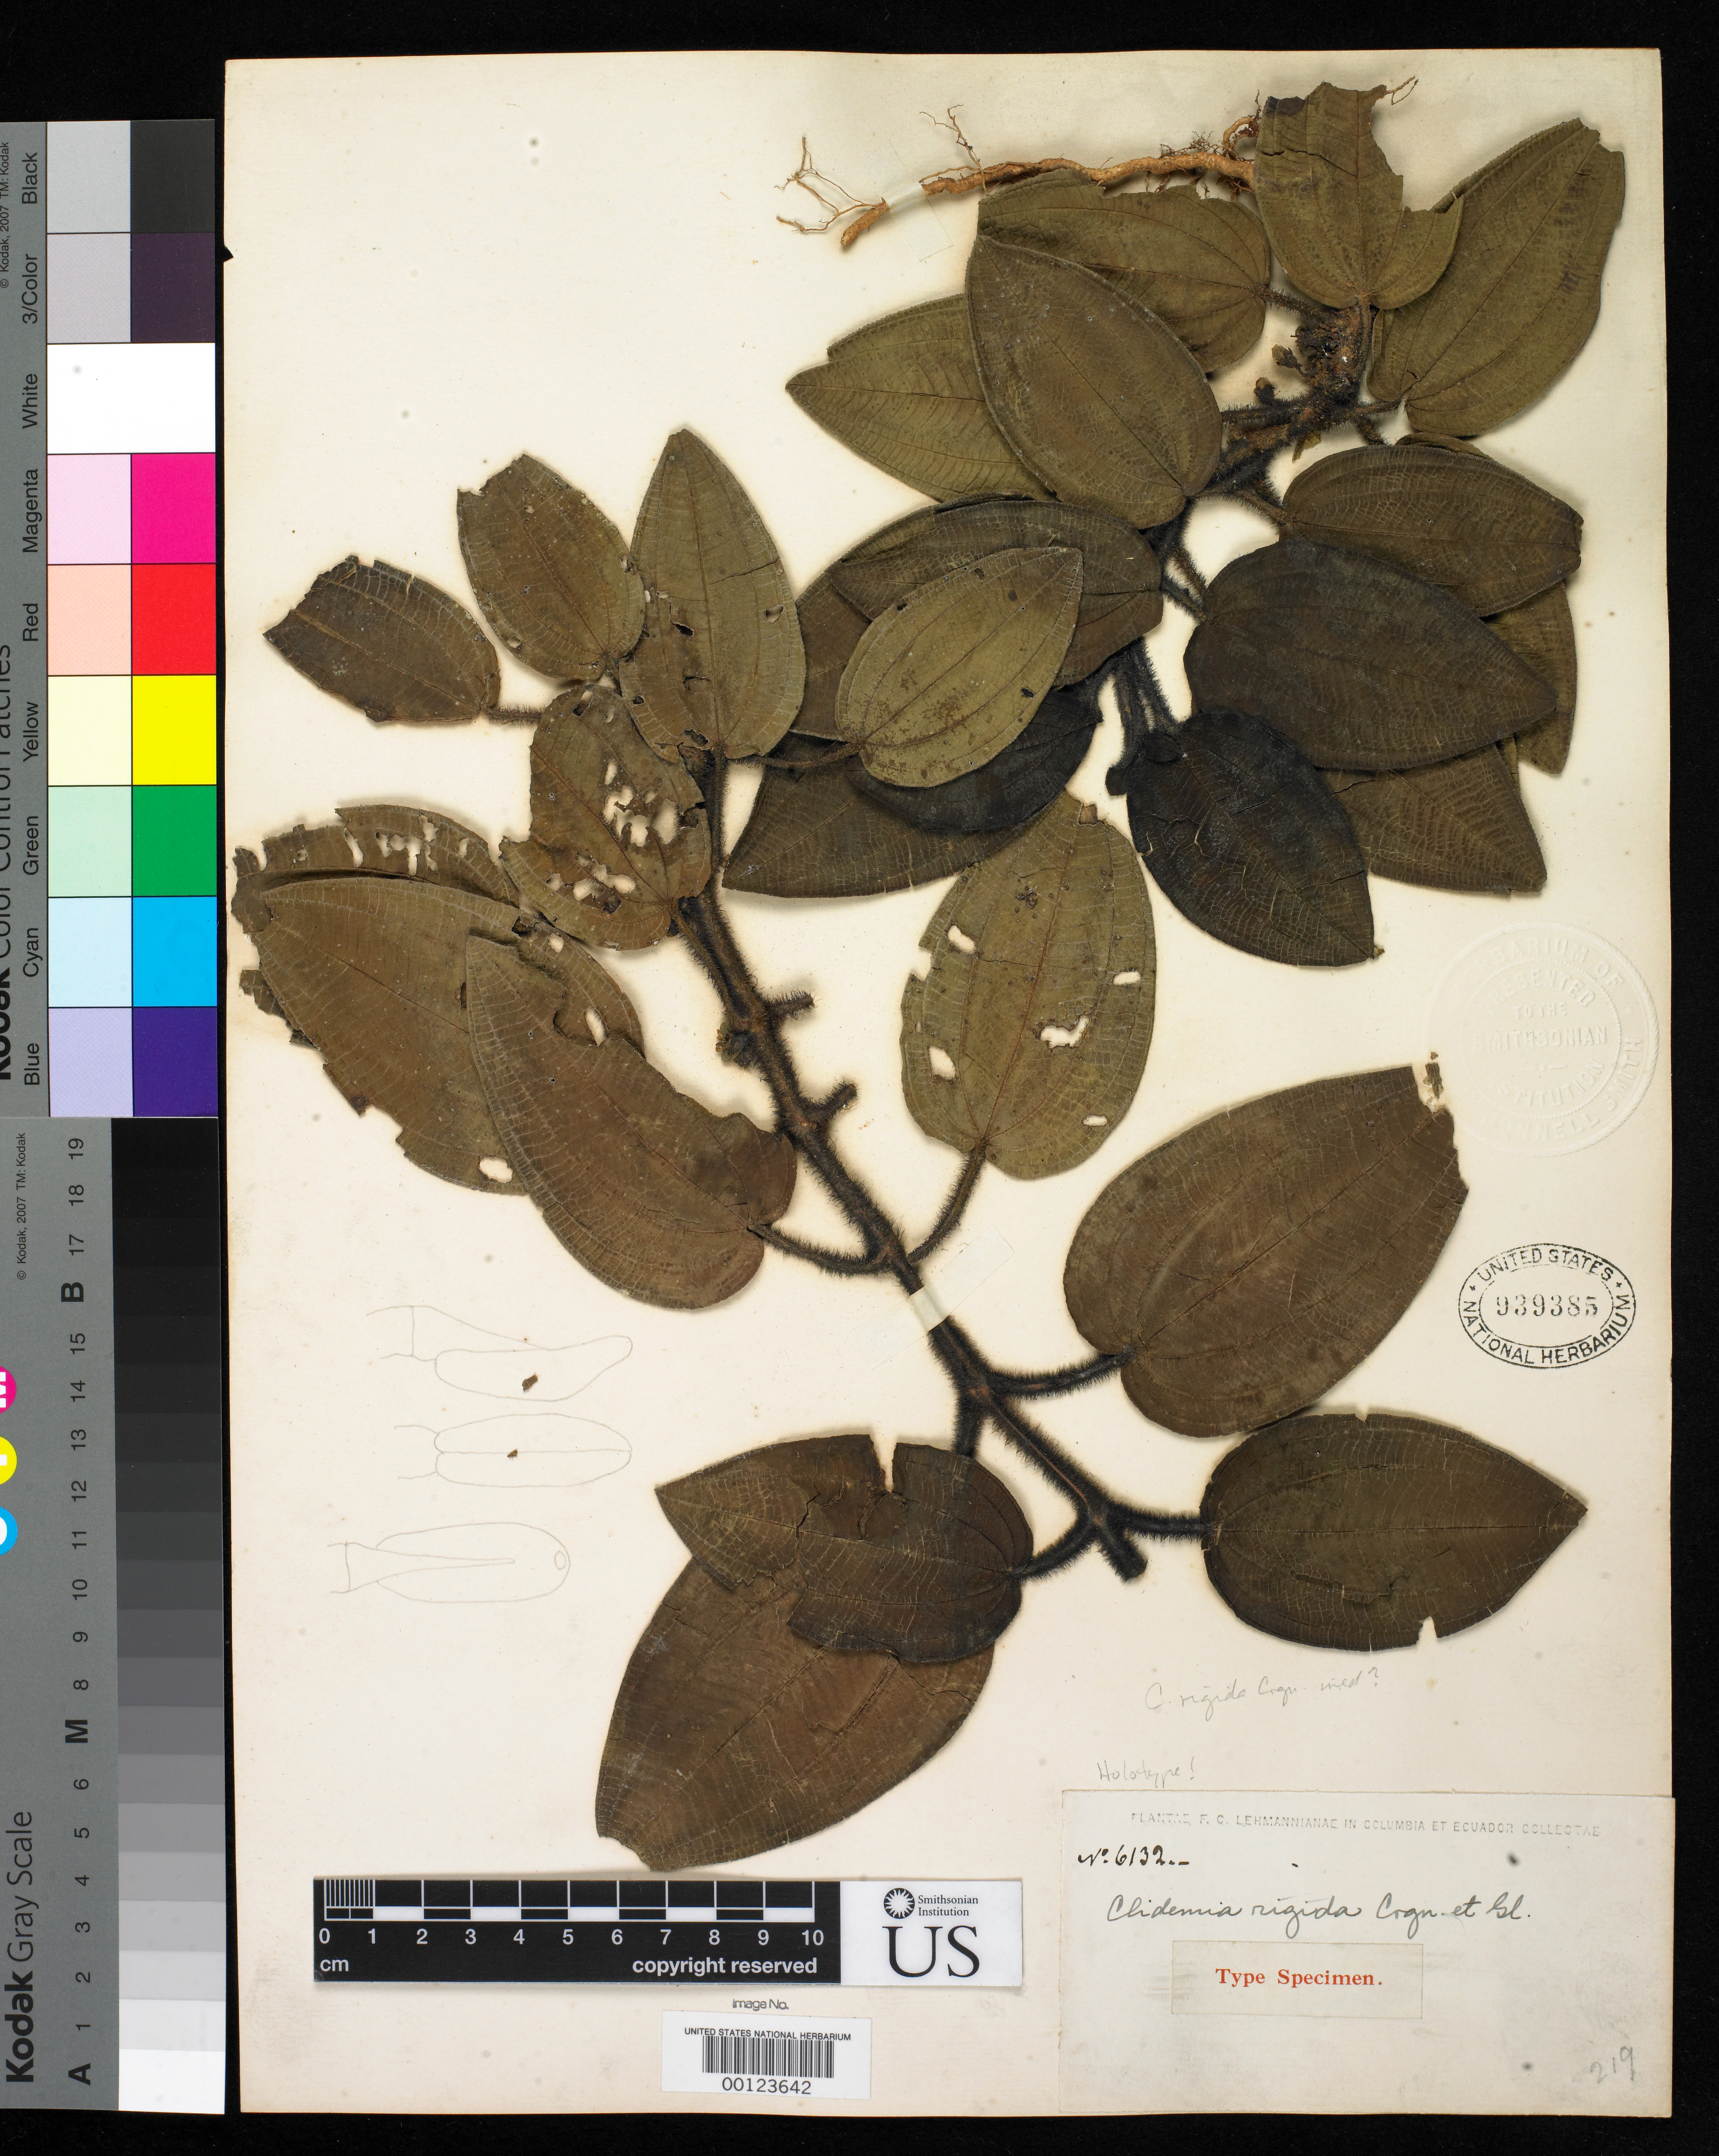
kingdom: Plantae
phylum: Tracheophyta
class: Magnoliopsida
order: Myrtales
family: Melastomataceae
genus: Clidemia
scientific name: Clidemia rigida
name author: Cogn. & Gleason in Gleason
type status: Holotype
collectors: F. C. Lehmann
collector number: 6132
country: Colombia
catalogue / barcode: US 939385